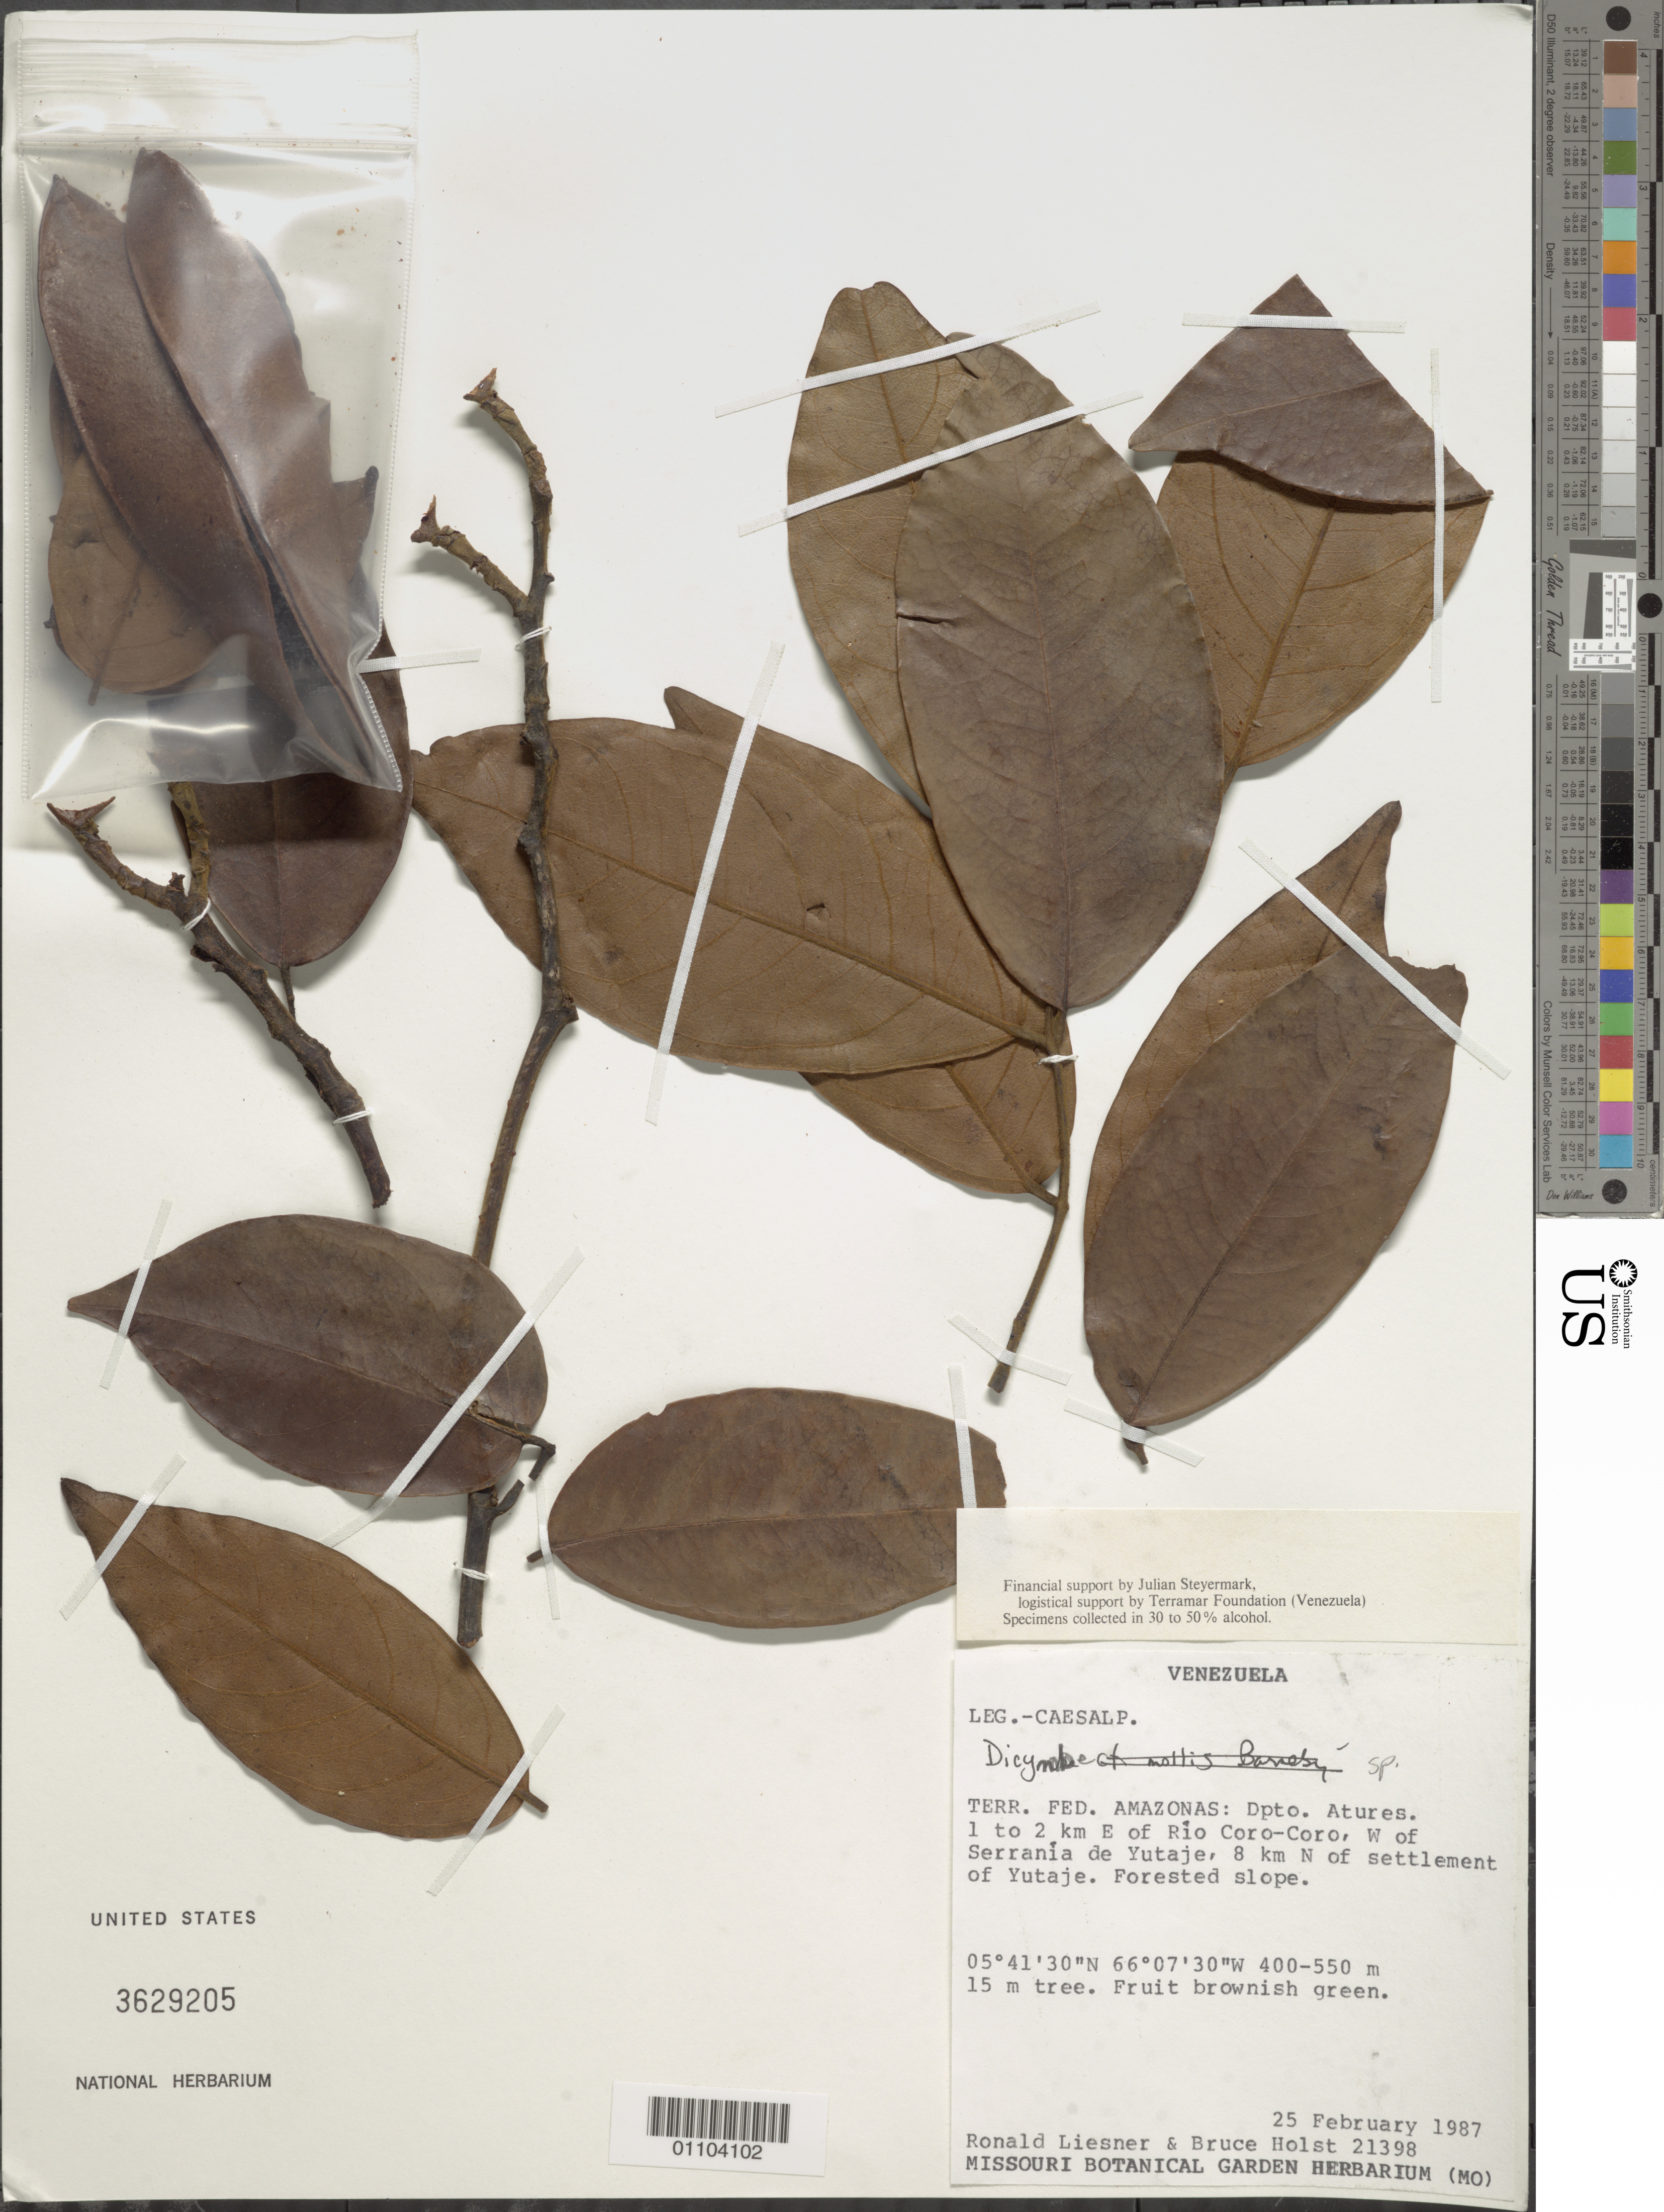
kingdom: Plantae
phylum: Tracheophyta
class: Magnoliopsida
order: Fabales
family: Fabaceae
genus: Dicymbe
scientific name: Dicymbe sp.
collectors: R. L. Liesner & B. Holst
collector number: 21398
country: Venezuela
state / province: Amazonas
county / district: Atures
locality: E of Rio Coro-Coro, W oif Serrania de Yutaje, N of settlement of Yutaje.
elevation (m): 400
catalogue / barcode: US 3629205